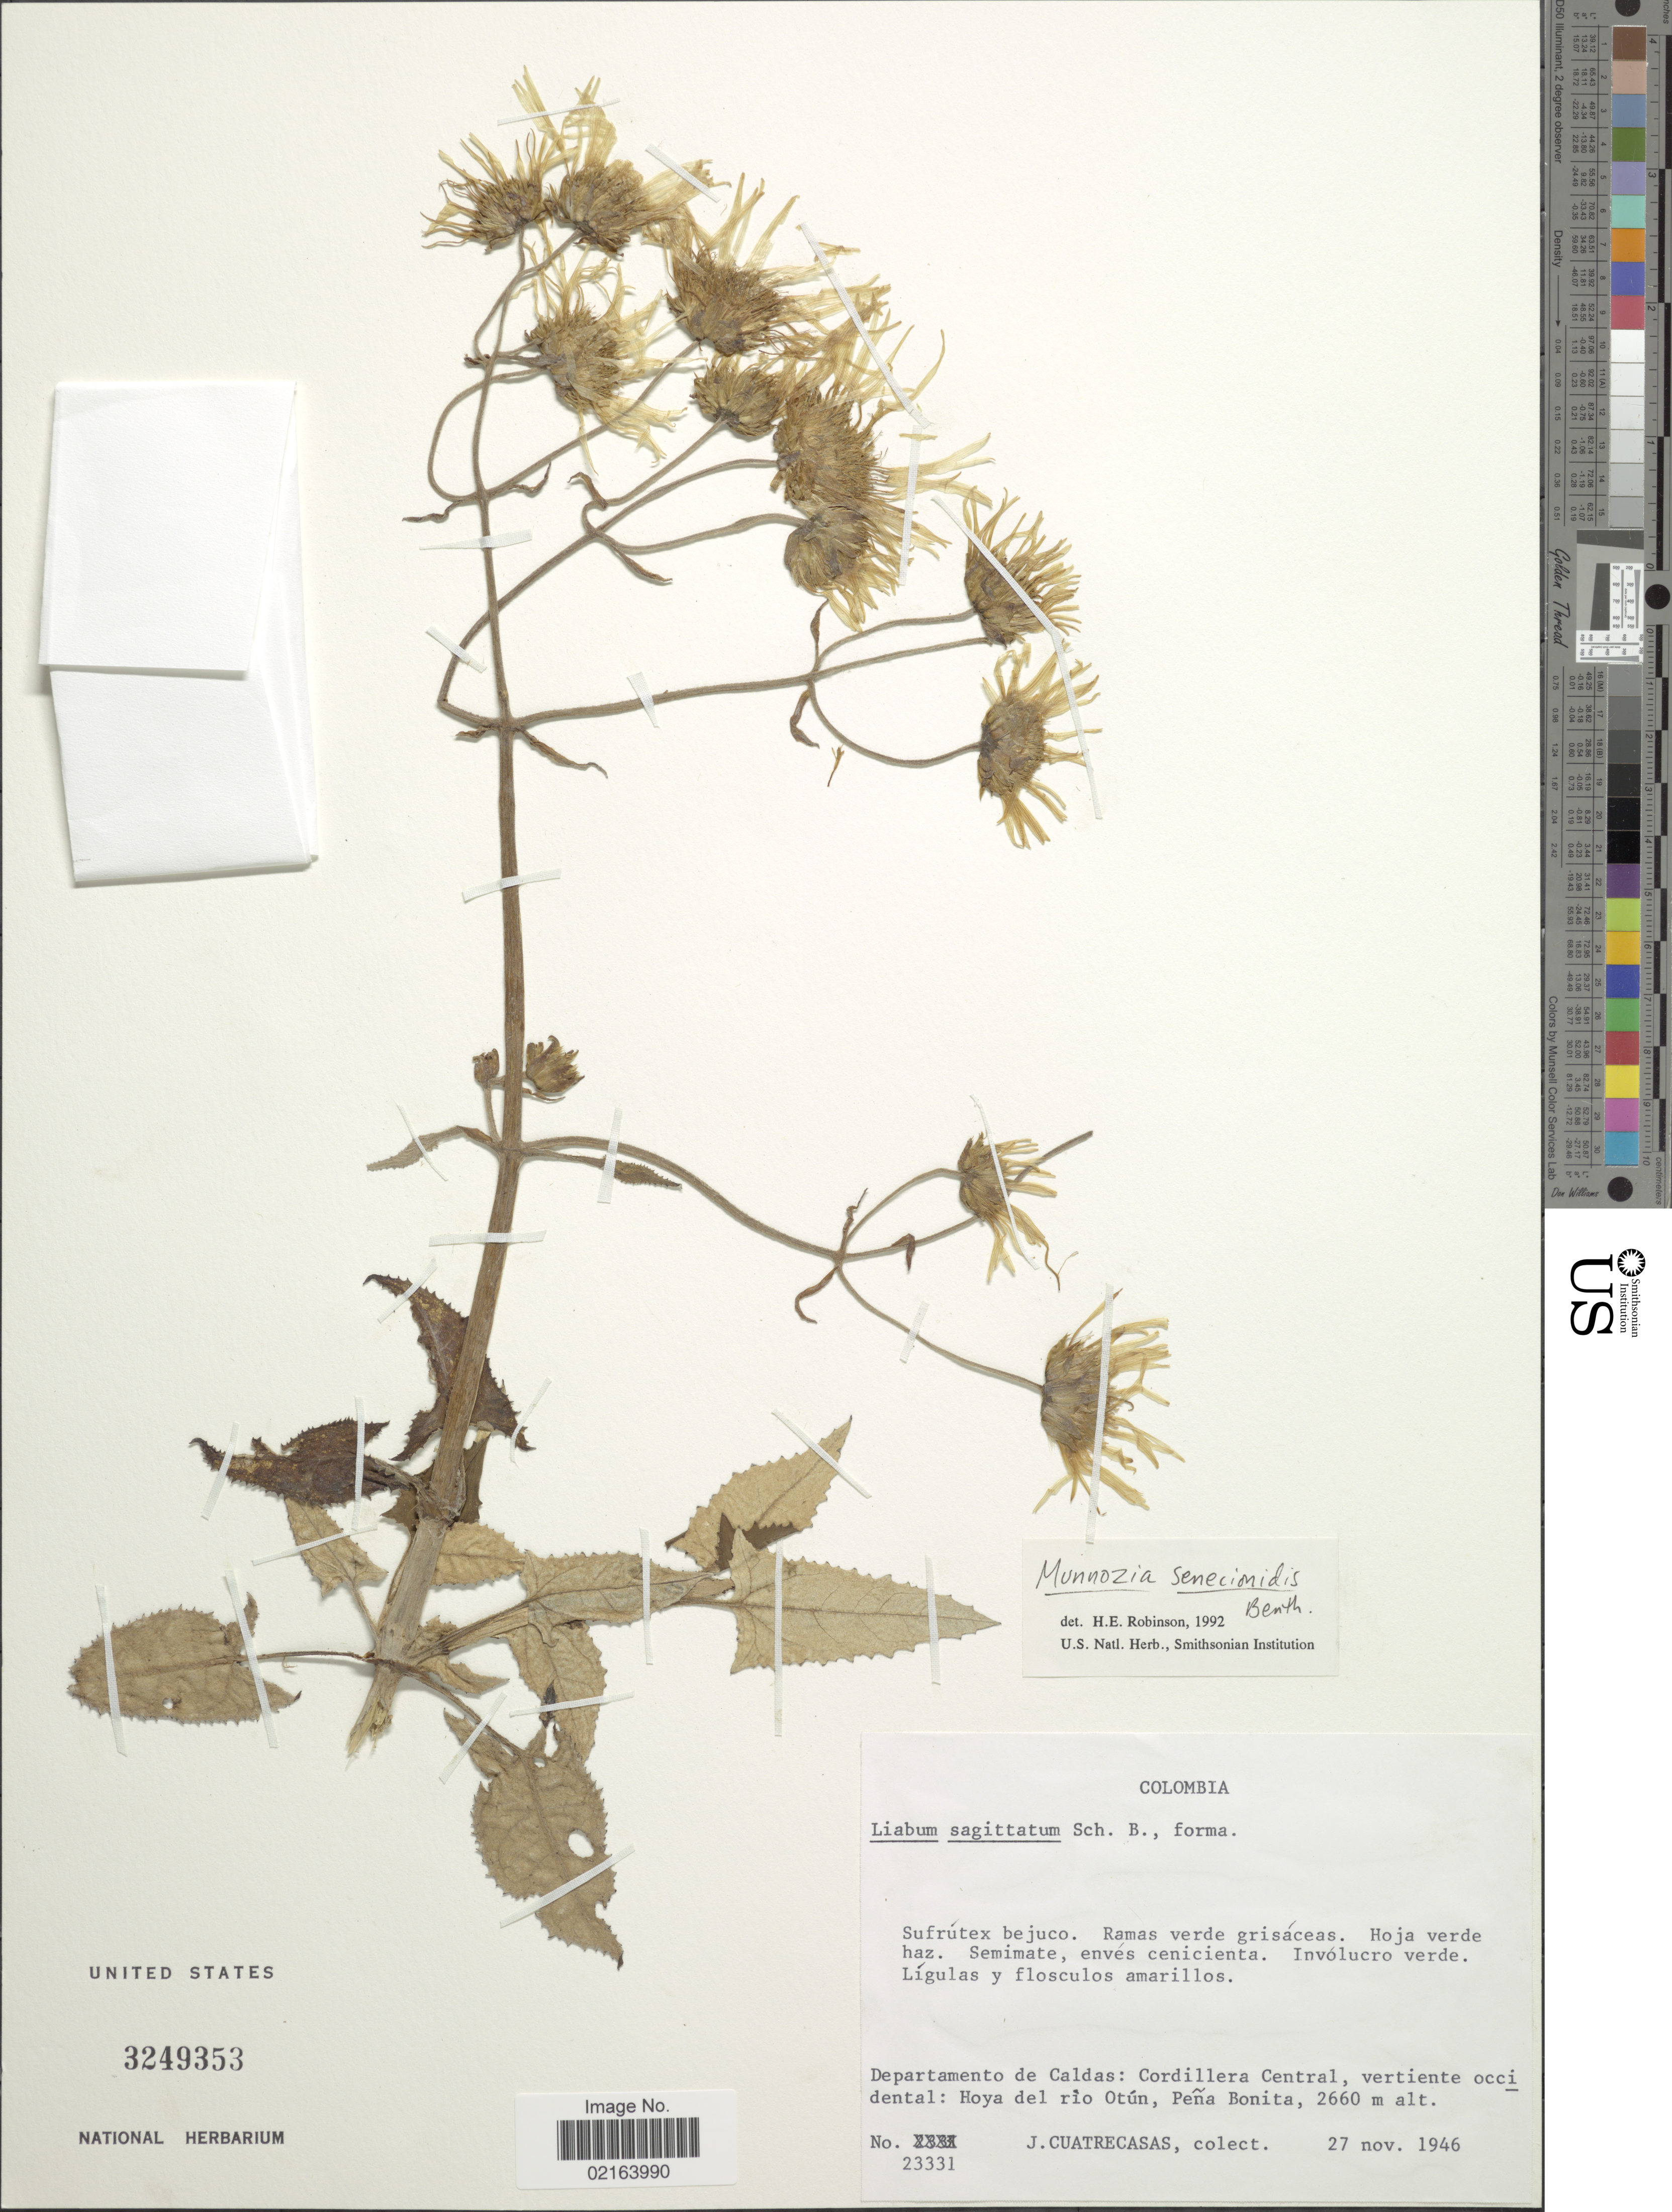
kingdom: Plantae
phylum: Tracheophyta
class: Magnoliopsida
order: Asterales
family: Asteraceae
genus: Munnozia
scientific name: Munnozia senecionidis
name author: Benth.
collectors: J. Cuatrecasas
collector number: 23331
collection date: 1946-11-27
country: Colombia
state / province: Caldas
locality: Departamento de Caldas: Cordillera Central, vertiente occidental: Hoya del rio Otun, Pena Bonita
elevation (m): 2660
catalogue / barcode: US 3249353